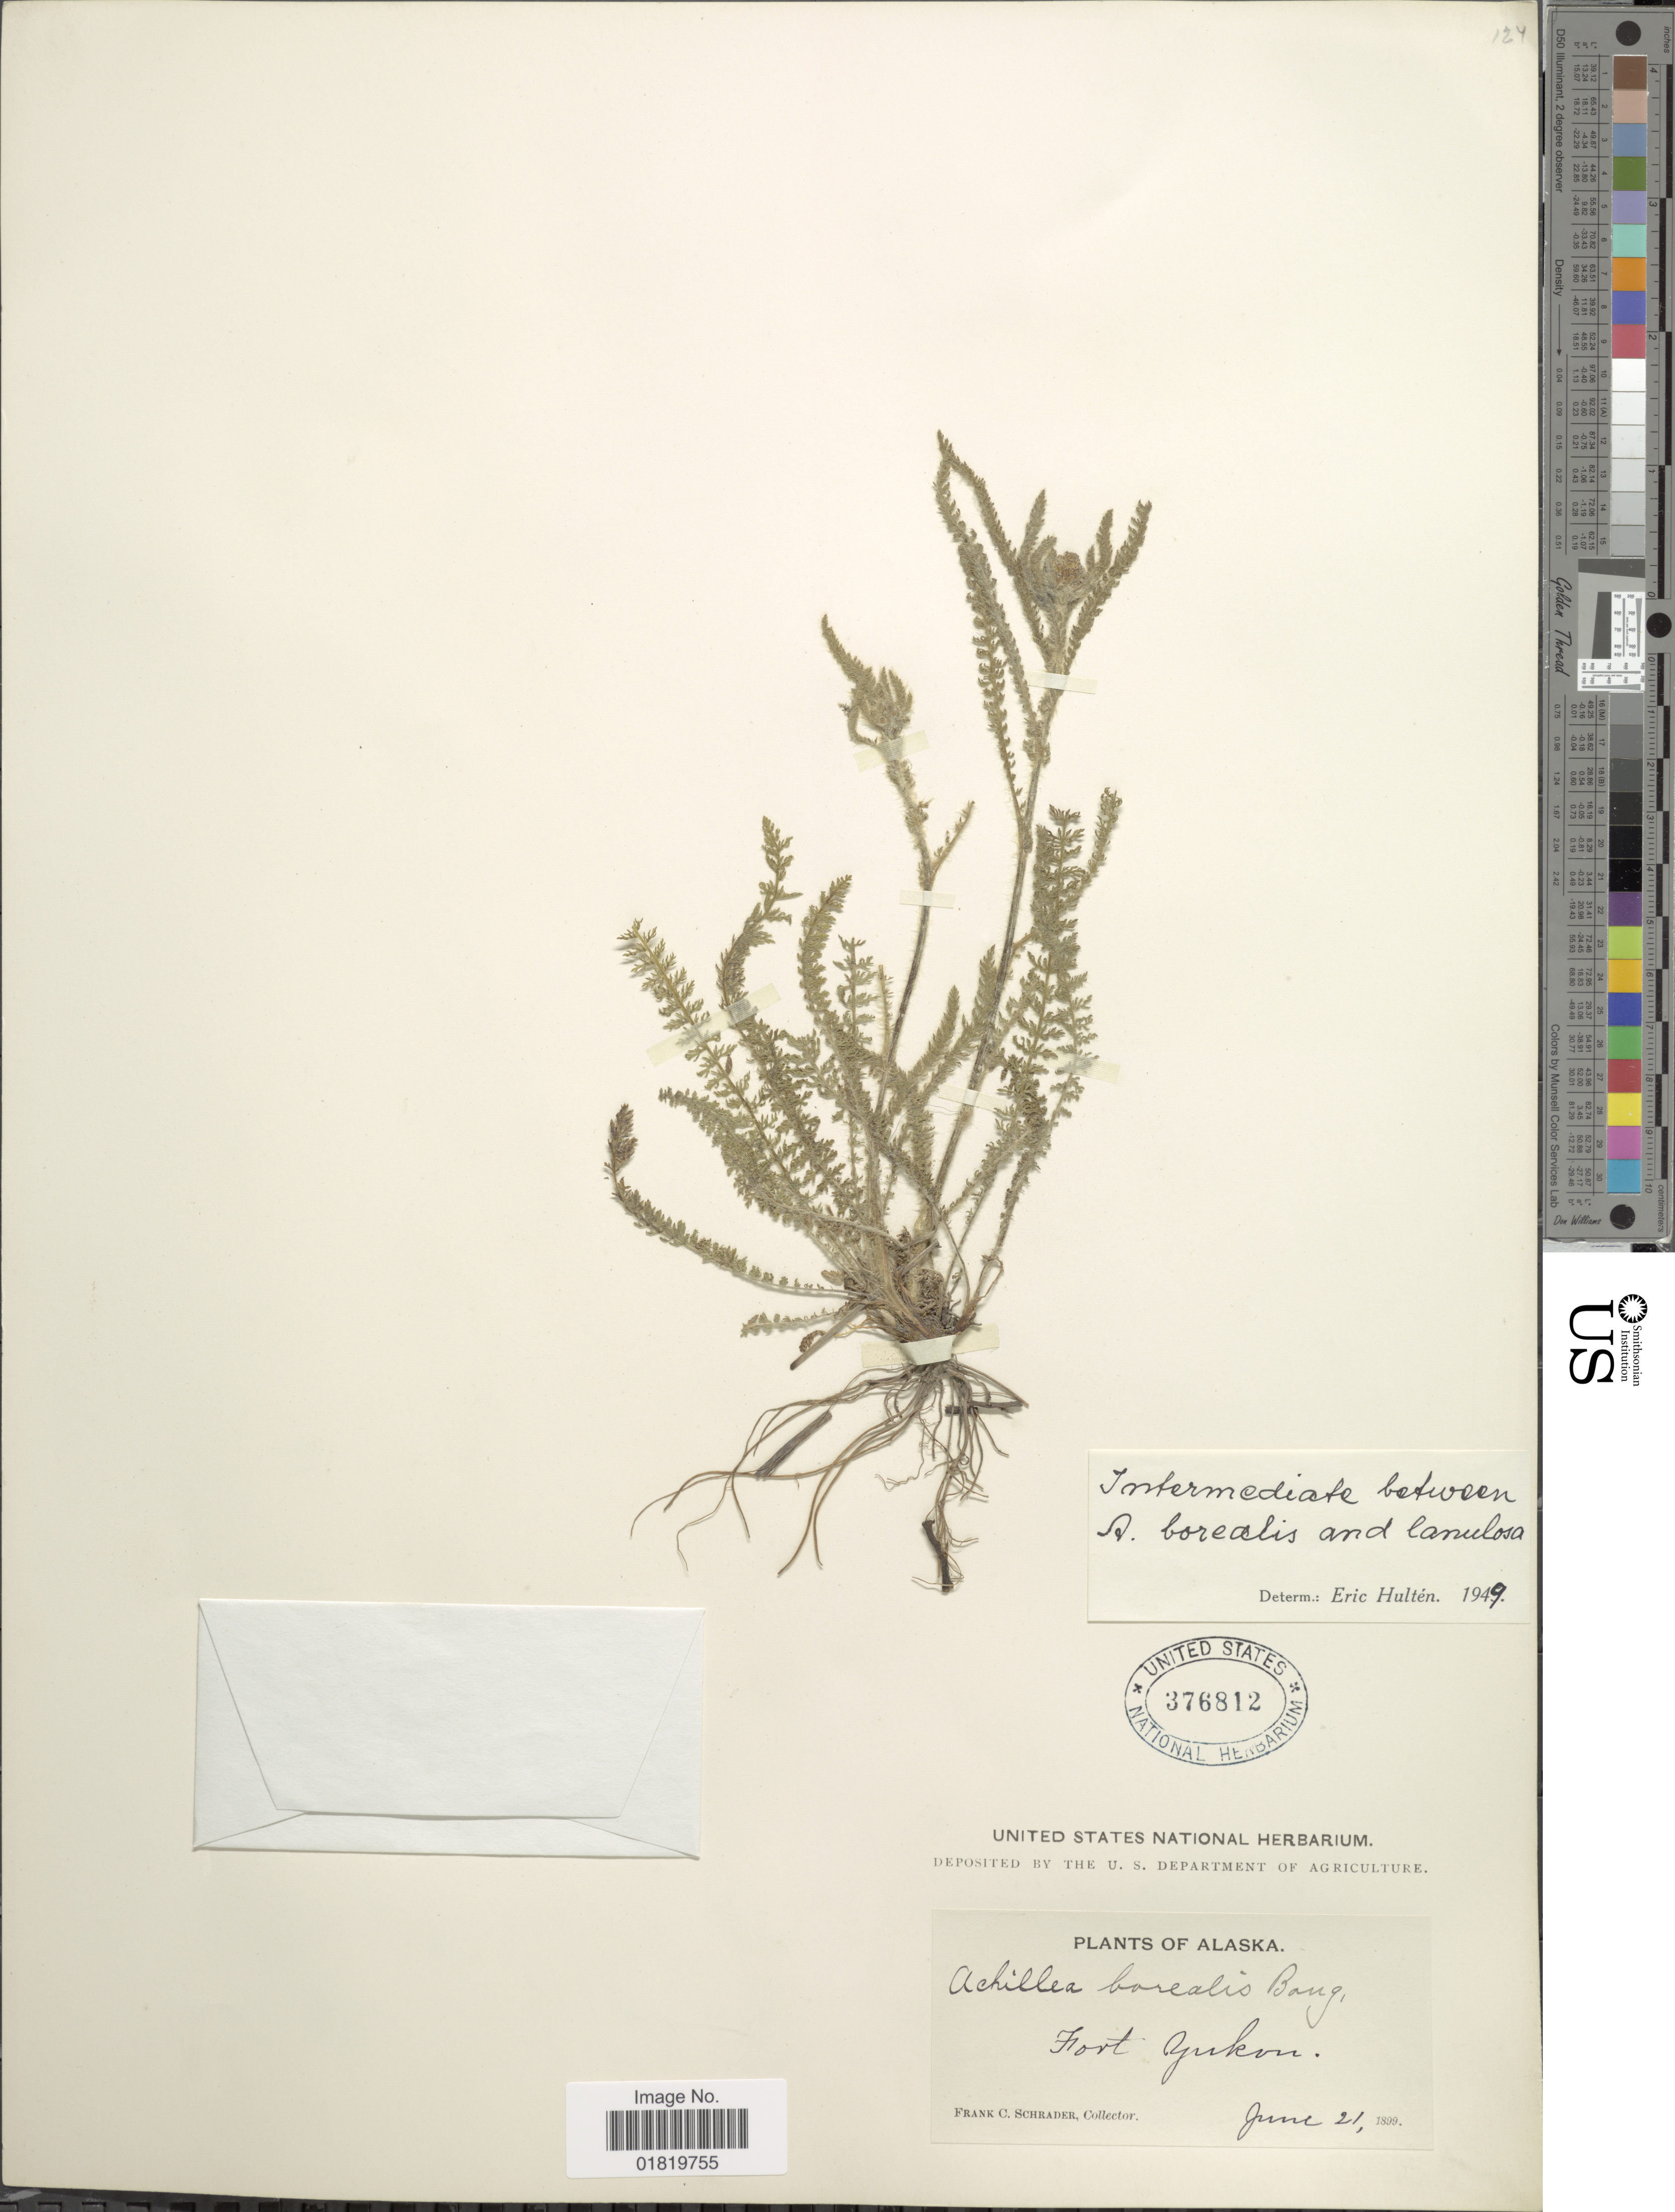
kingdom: Plantae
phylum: Tracheophyta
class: Magnoliopsida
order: Asterales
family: Asteraceae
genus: Achillea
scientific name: Achillea borealis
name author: Bong.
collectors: F. C. Schrader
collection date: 1899-06-21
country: Canada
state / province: Yukon Territory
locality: Fort Yukon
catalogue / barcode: US 376812